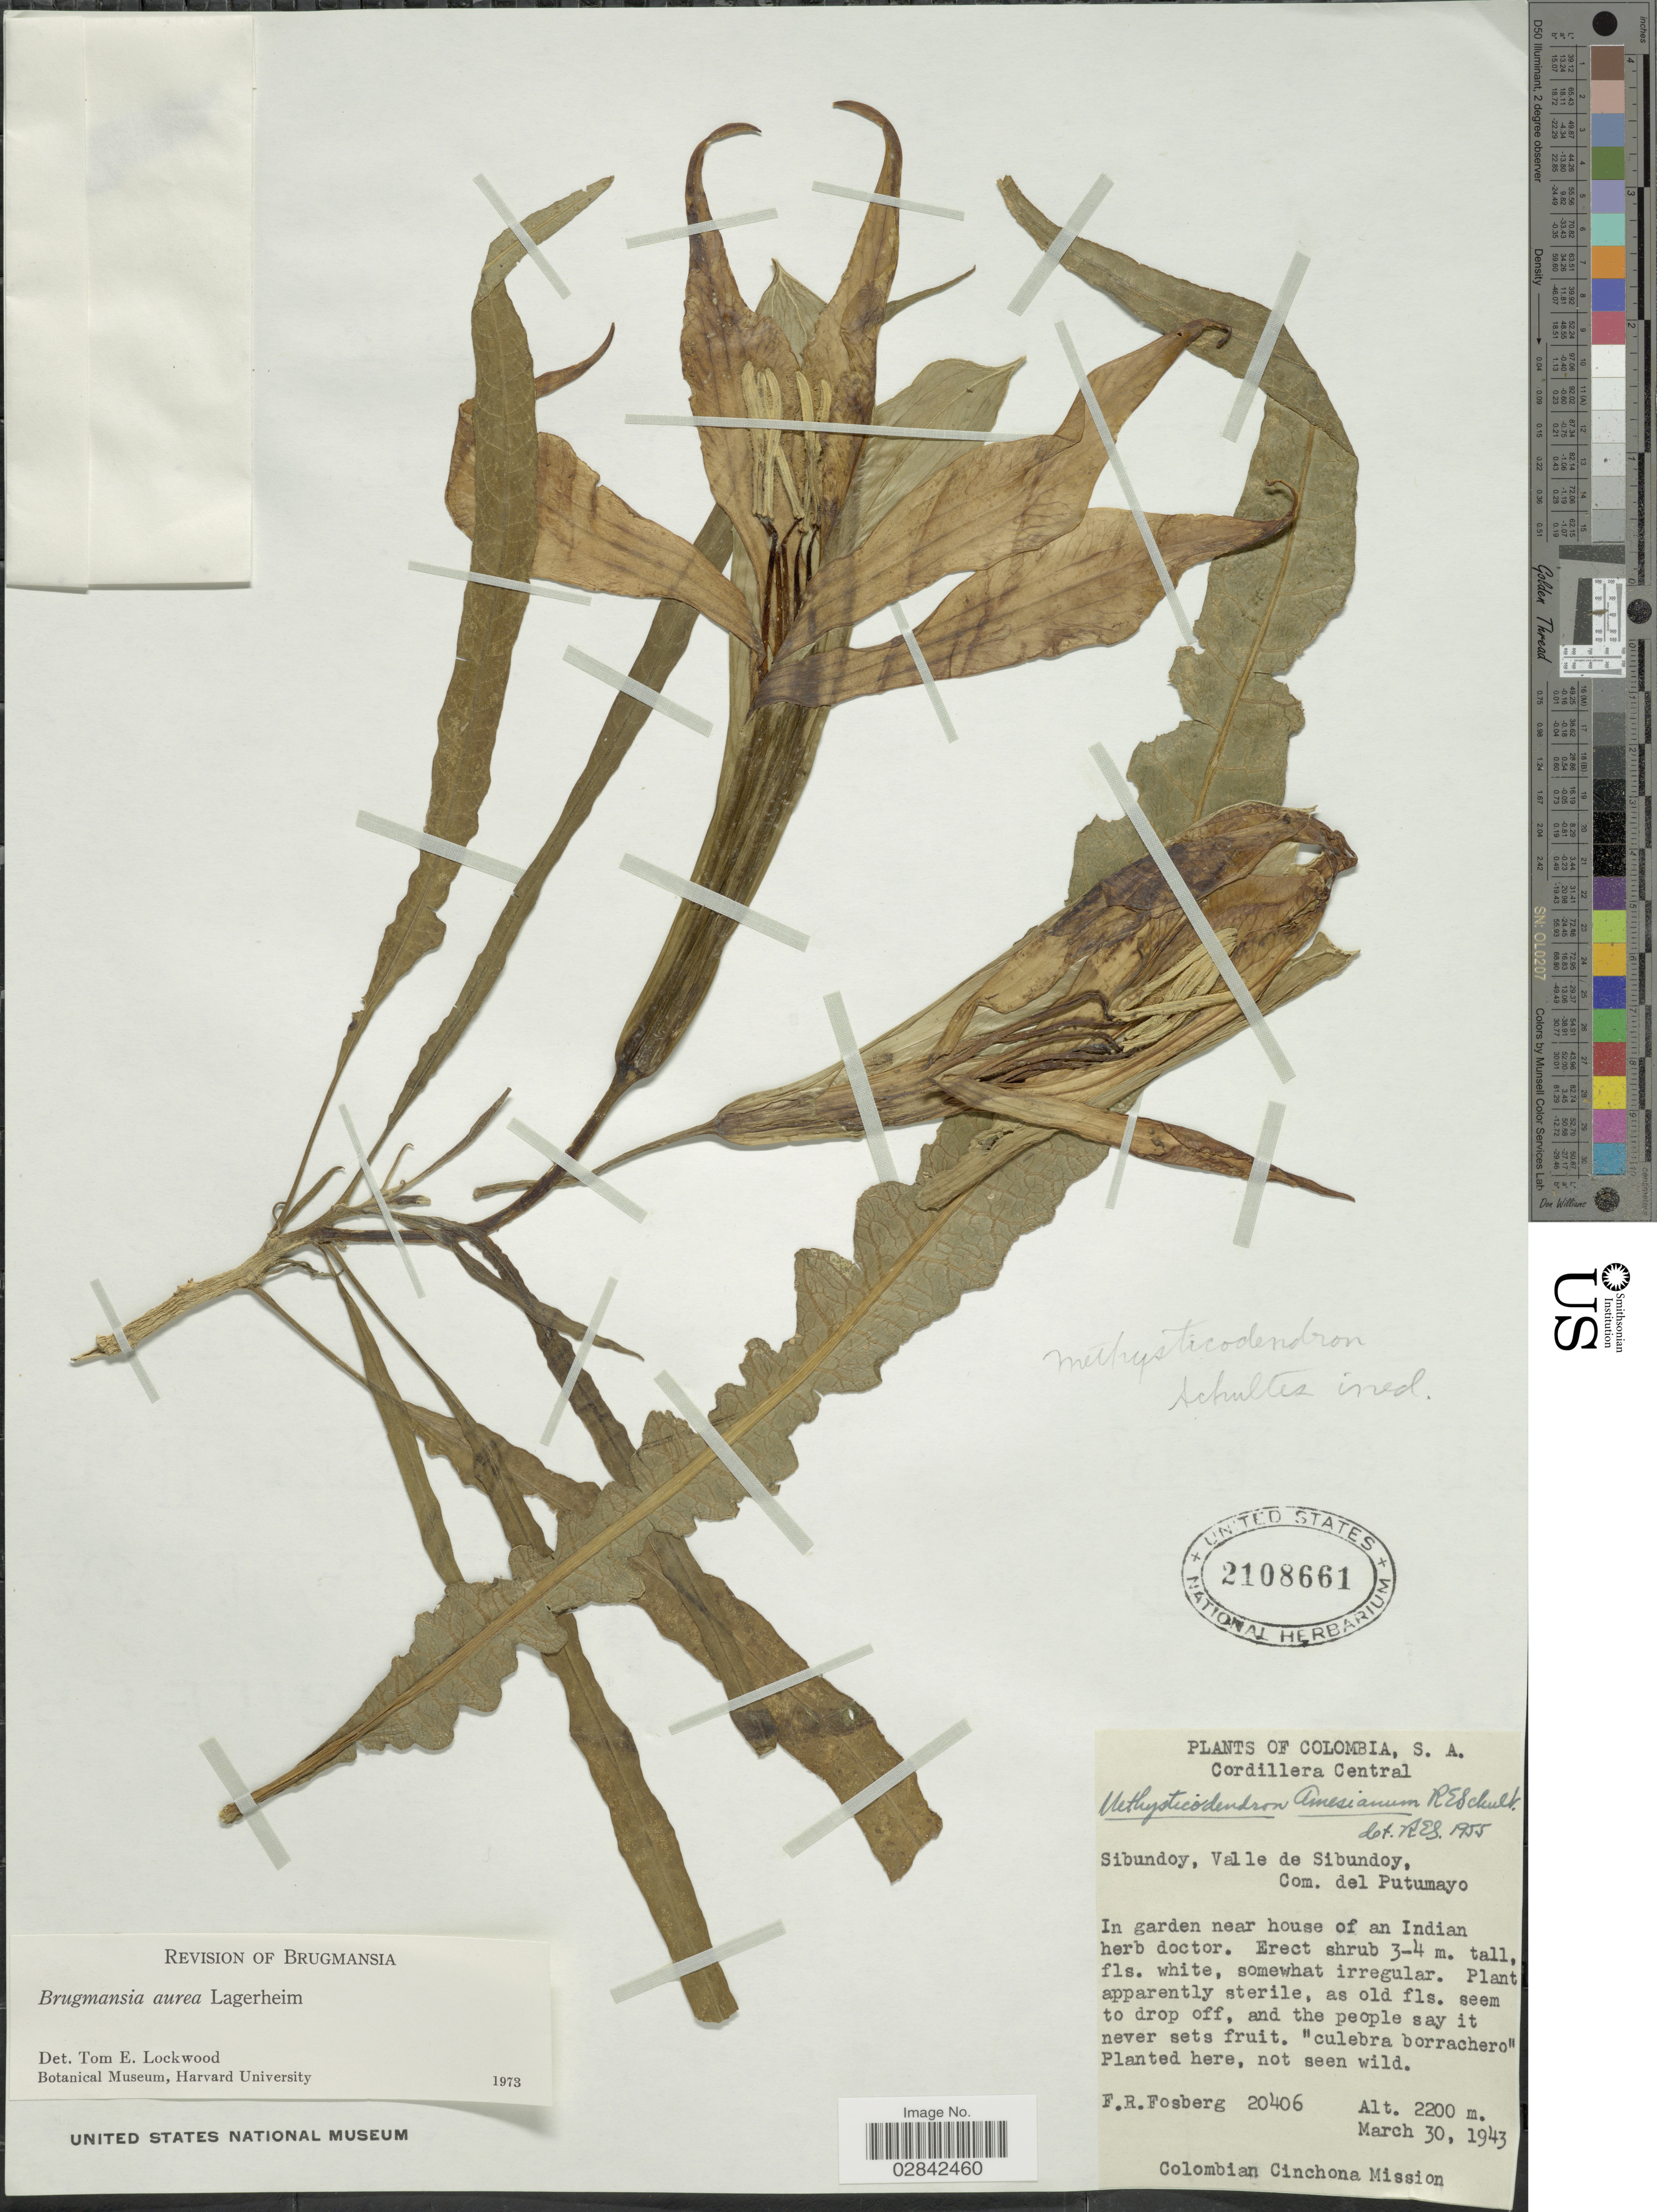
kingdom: Plantae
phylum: Tracheophyta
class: Magnoliopsida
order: Solanales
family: Solanaceae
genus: Brugmansia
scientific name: Brugmansia x candida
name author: Pers.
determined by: Kehoe, J.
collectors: F. R. Fosberg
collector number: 20406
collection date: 1943-03-30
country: Colombia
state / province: Putumayo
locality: Cordillera Central, Sibundoy, Valle de Sibundoy, Com. del Putumayo. In Garden near house of an Indian herb doctor.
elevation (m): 2200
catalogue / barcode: US 2108661